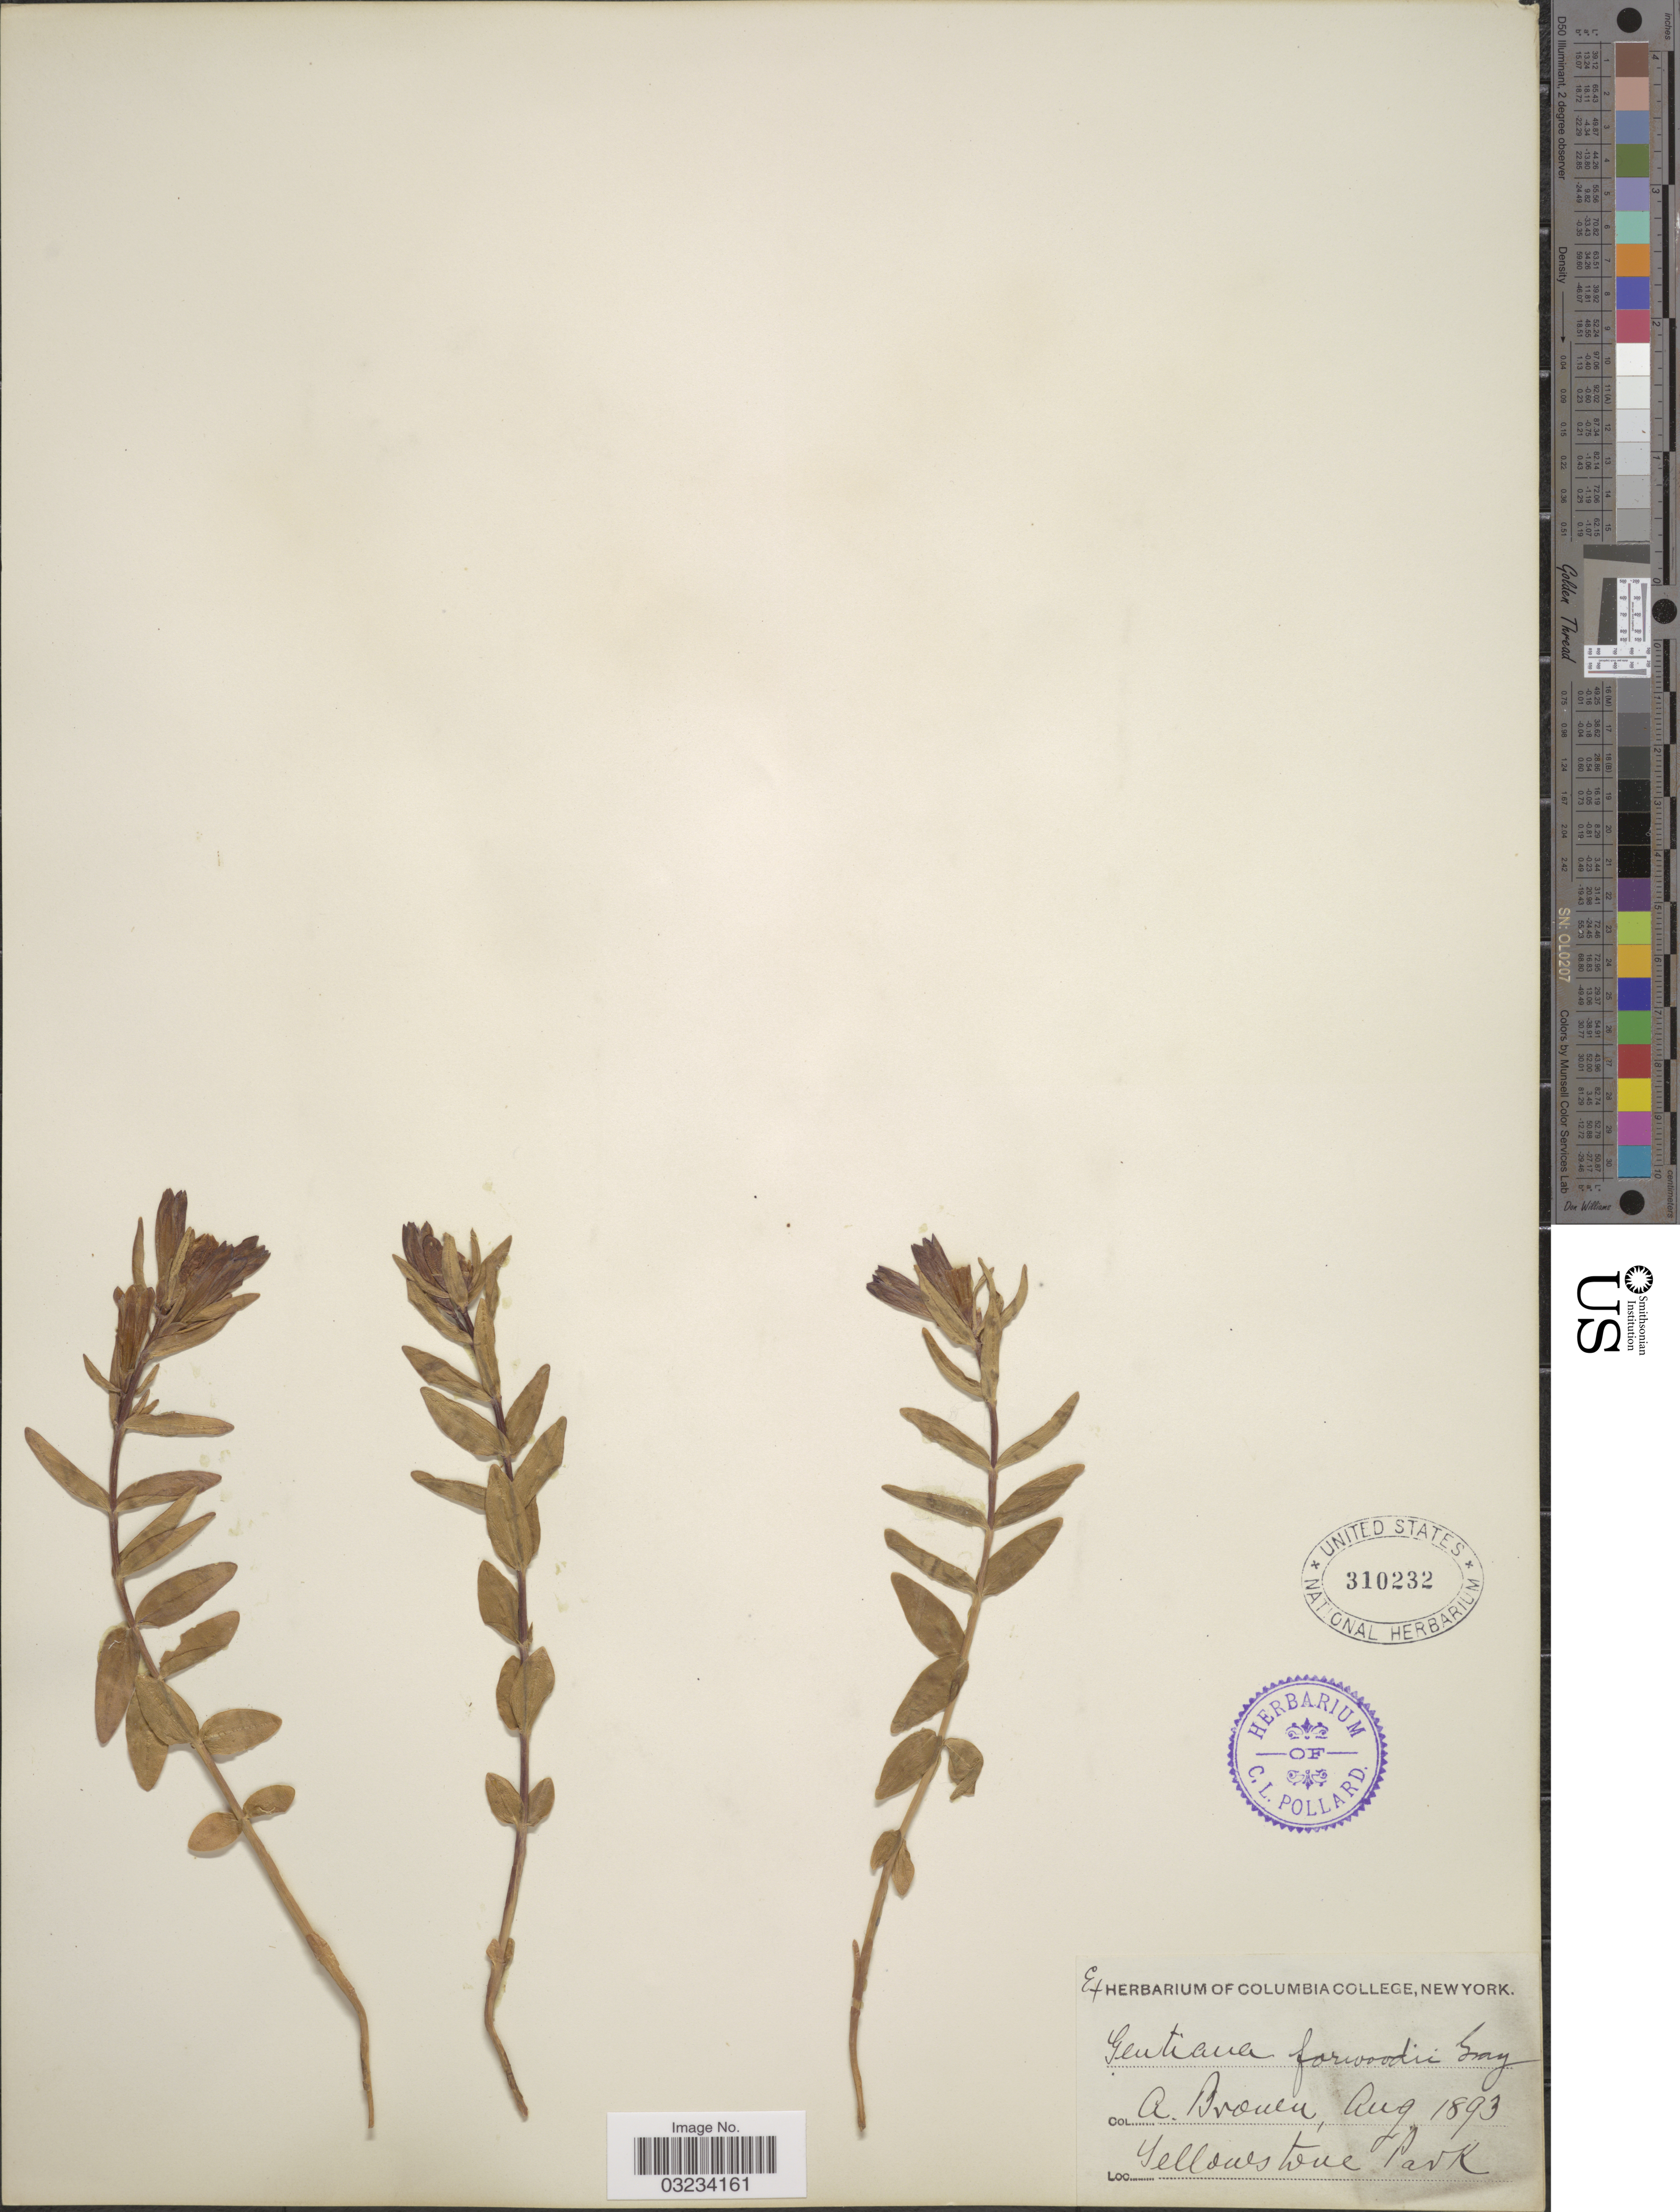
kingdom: Plantae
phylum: Tracheophyta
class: Magnoliopsida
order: Gentianales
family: Gentianaceae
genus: Gentiana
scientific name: Gentiana forwoodii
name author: A. Gray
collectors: A. Brown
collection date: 1893-08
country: United States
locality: Yellowstone Park.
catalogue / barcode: US 310232